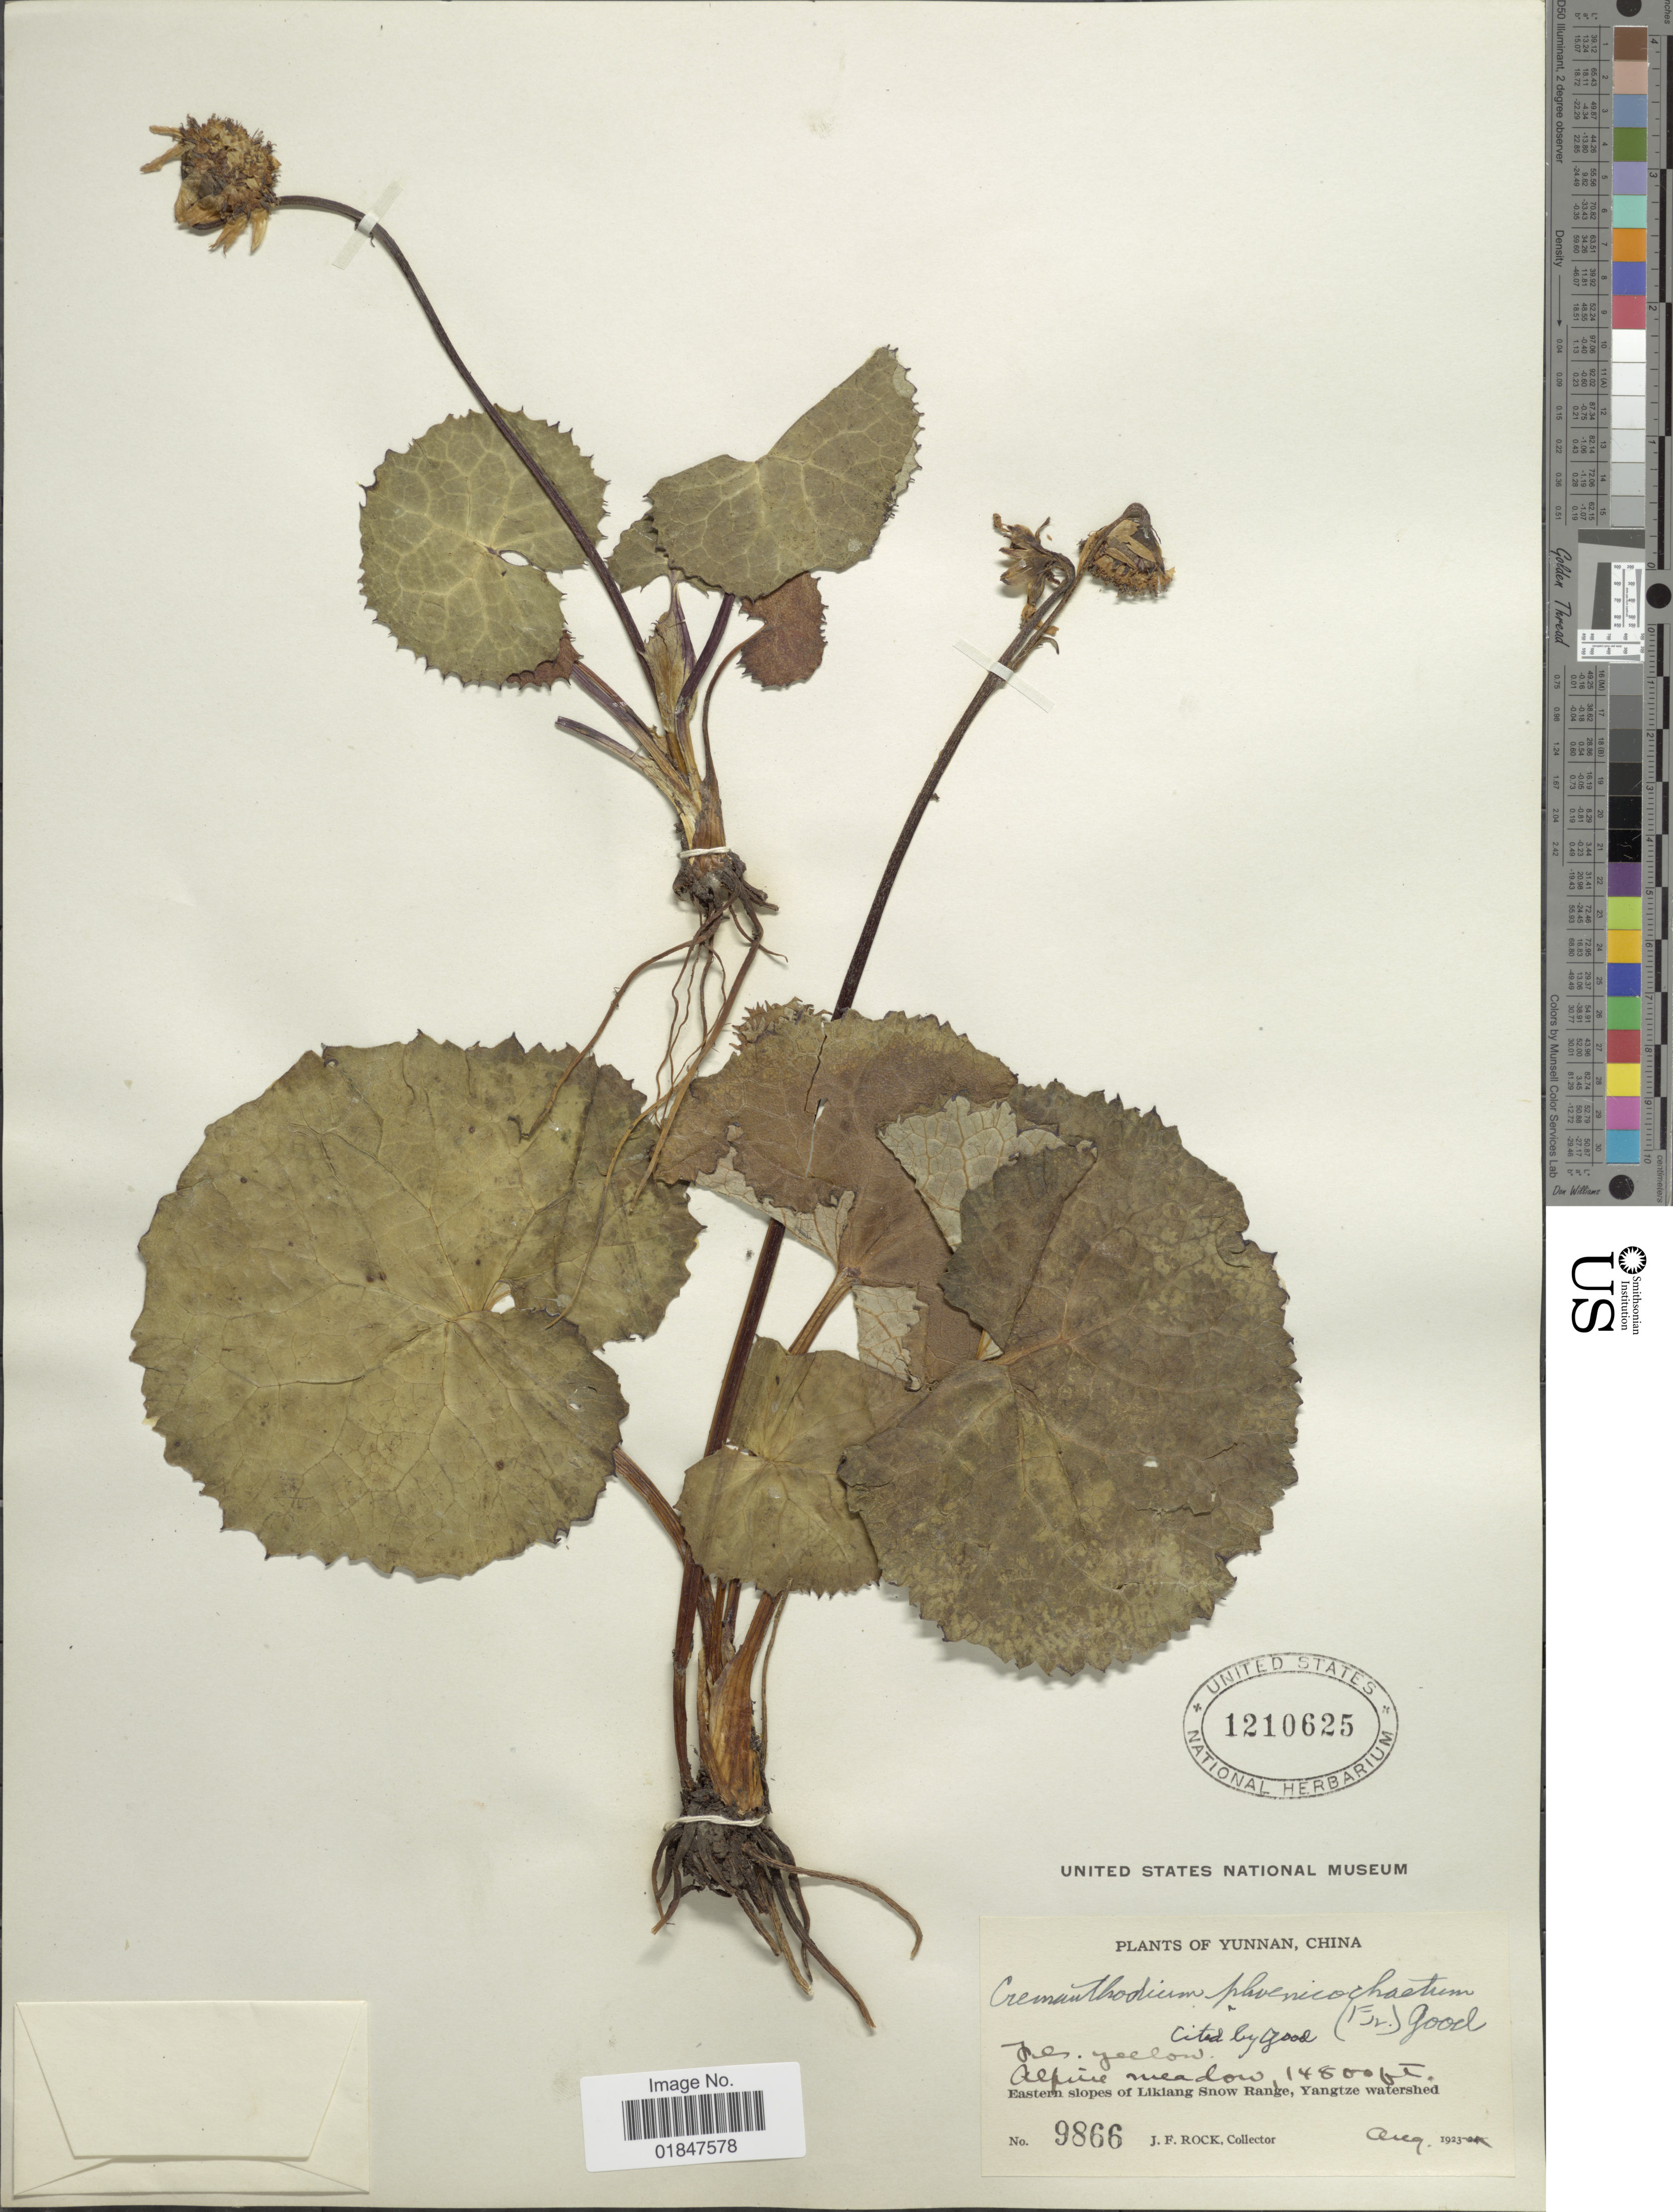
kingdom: Plantae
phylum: Tracheophyta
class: Magnoliopsida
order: Asterales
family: Asteraceae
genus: Ligularia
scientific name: Ligularia phoenicochaeta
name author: (Franch.) S.W. liu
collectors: J. Rock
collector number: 9866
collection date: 1923-08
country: China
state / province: Yunnan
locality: Alpine meadow, Eastern slopes of Likiang Snow Range, Yangtze watershed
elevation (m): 4511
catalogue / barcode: US 1210625